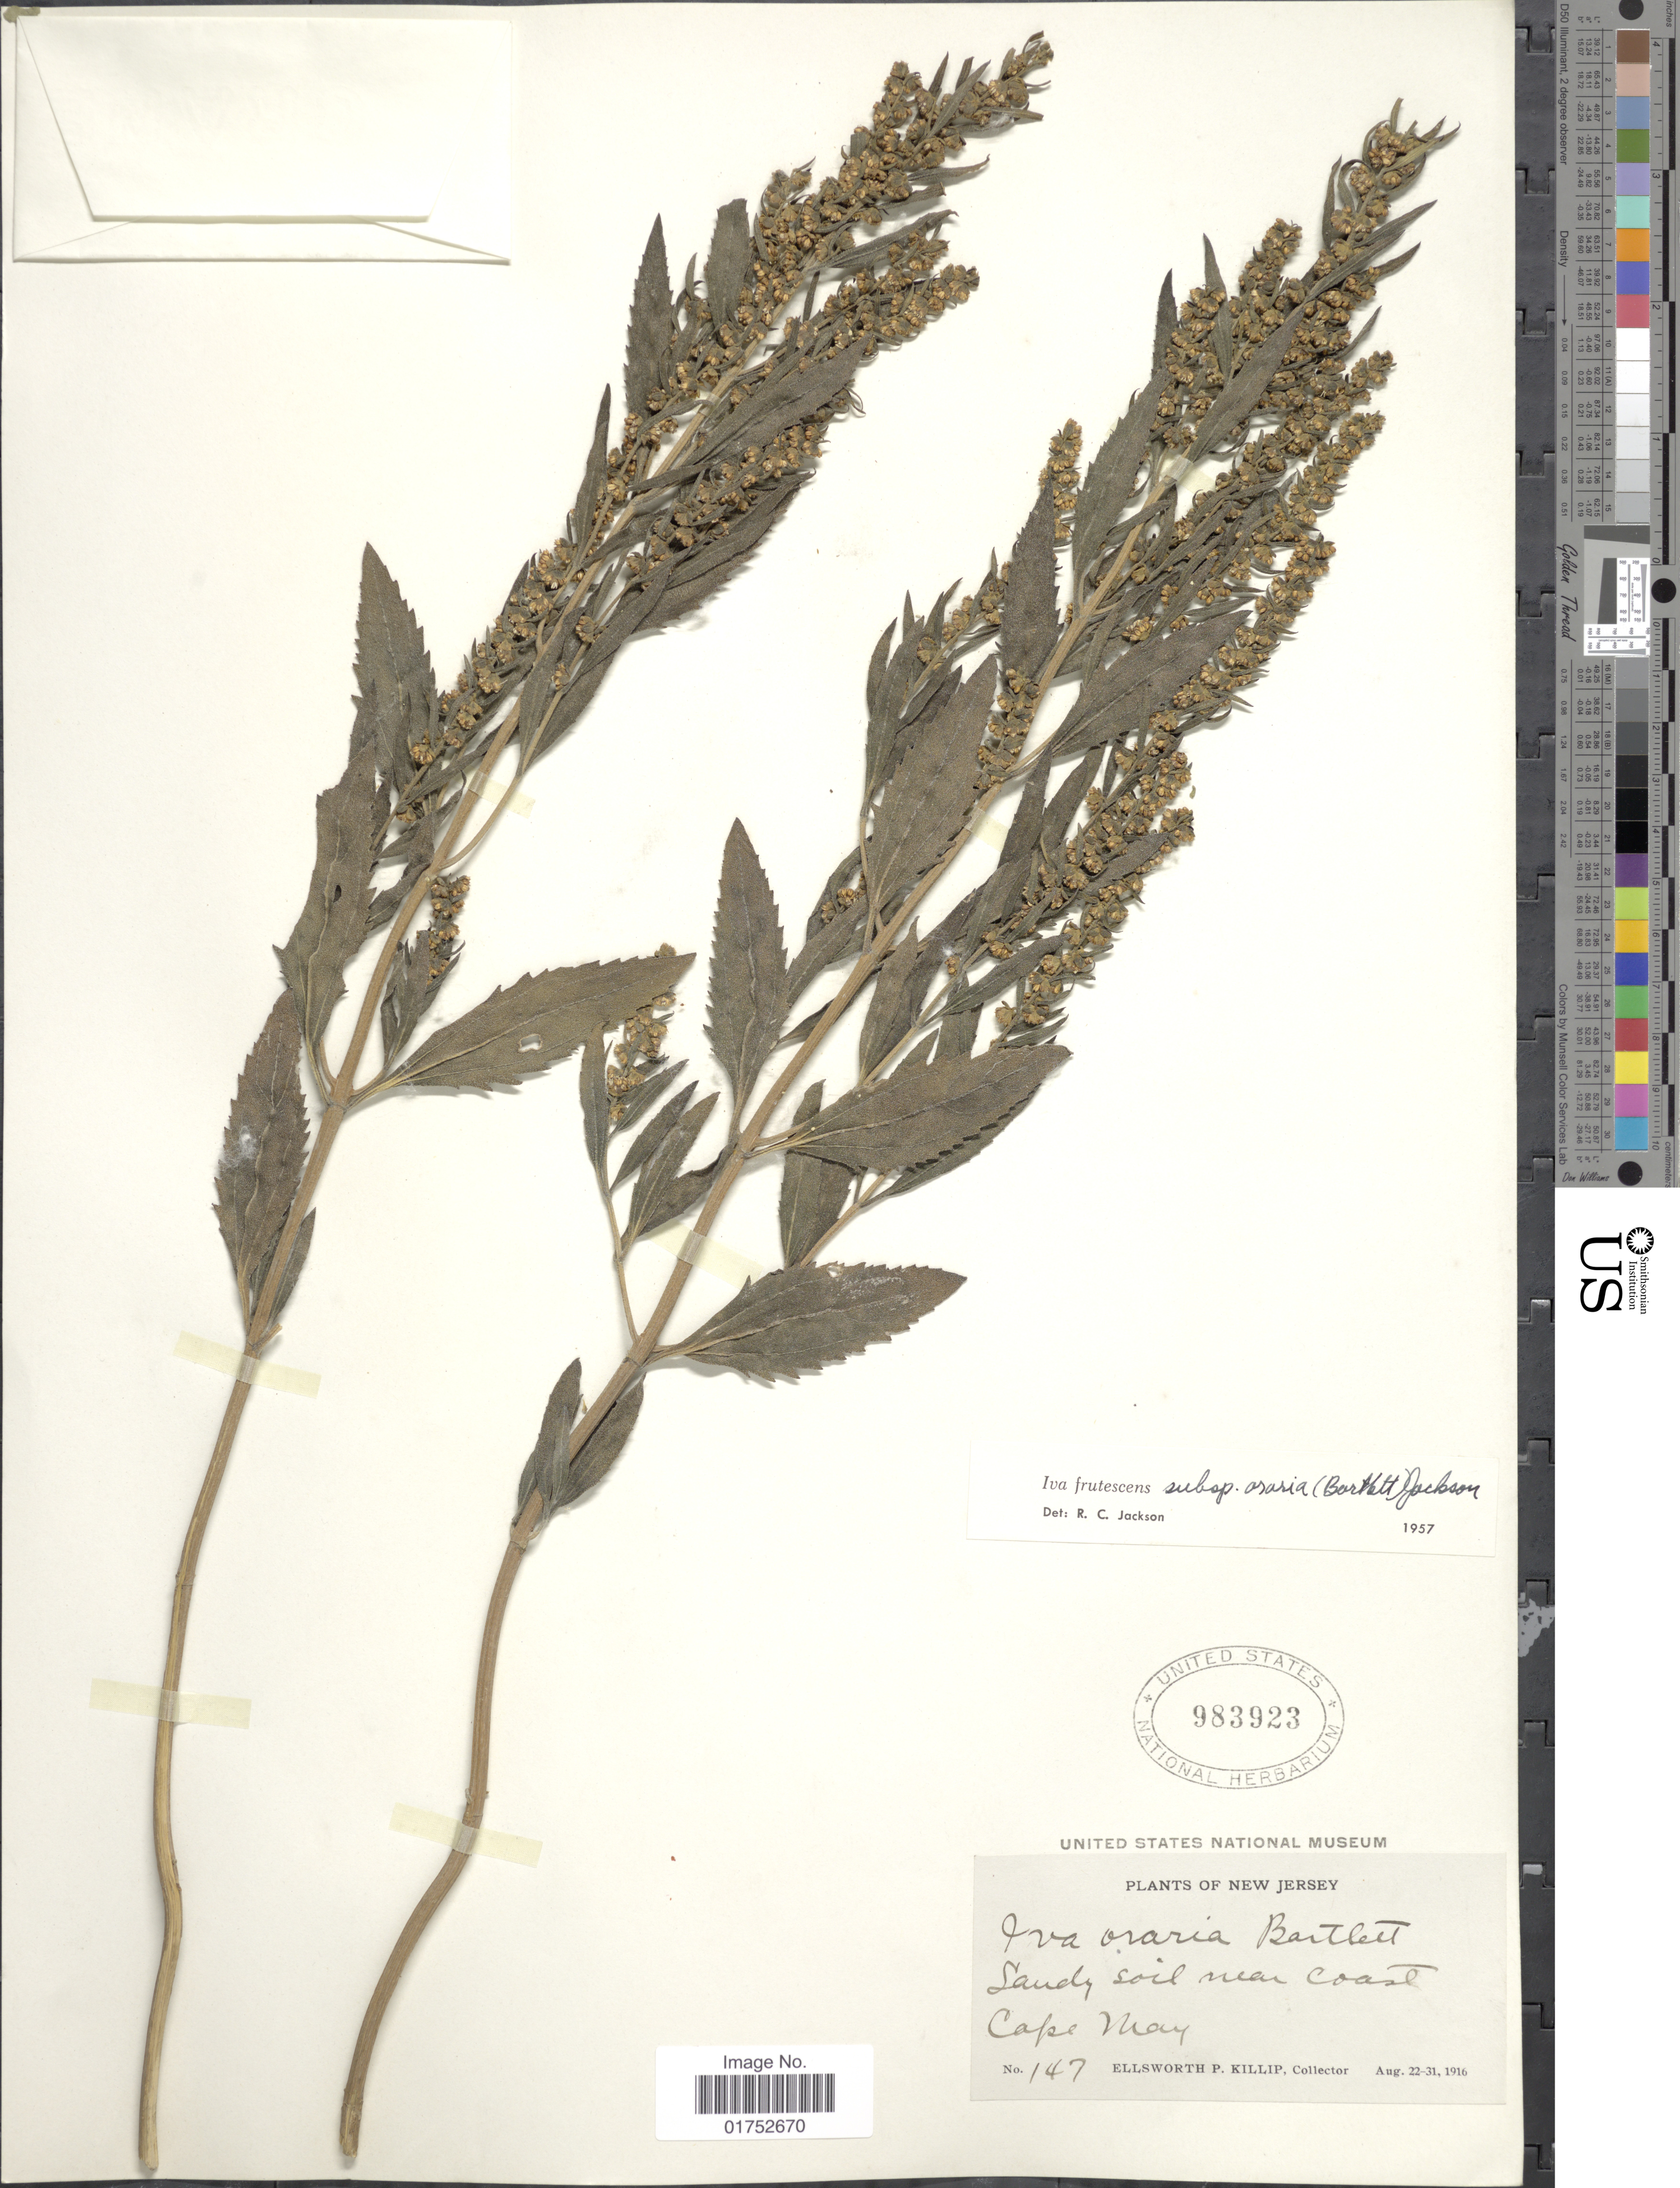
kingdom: Plantae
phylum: Tracheophyta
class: Magnoliopsida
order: Asterales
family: Asteraceae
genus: Iva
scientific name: Iva frutescens subsp. oraria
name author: (Bartlett) R.C. Jacks.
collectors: E. P. Killip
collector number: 147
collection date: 1916-08-22/1916-08-31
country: United States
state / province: New Jersey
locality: Near Coast Cape May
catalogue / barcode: US 983923